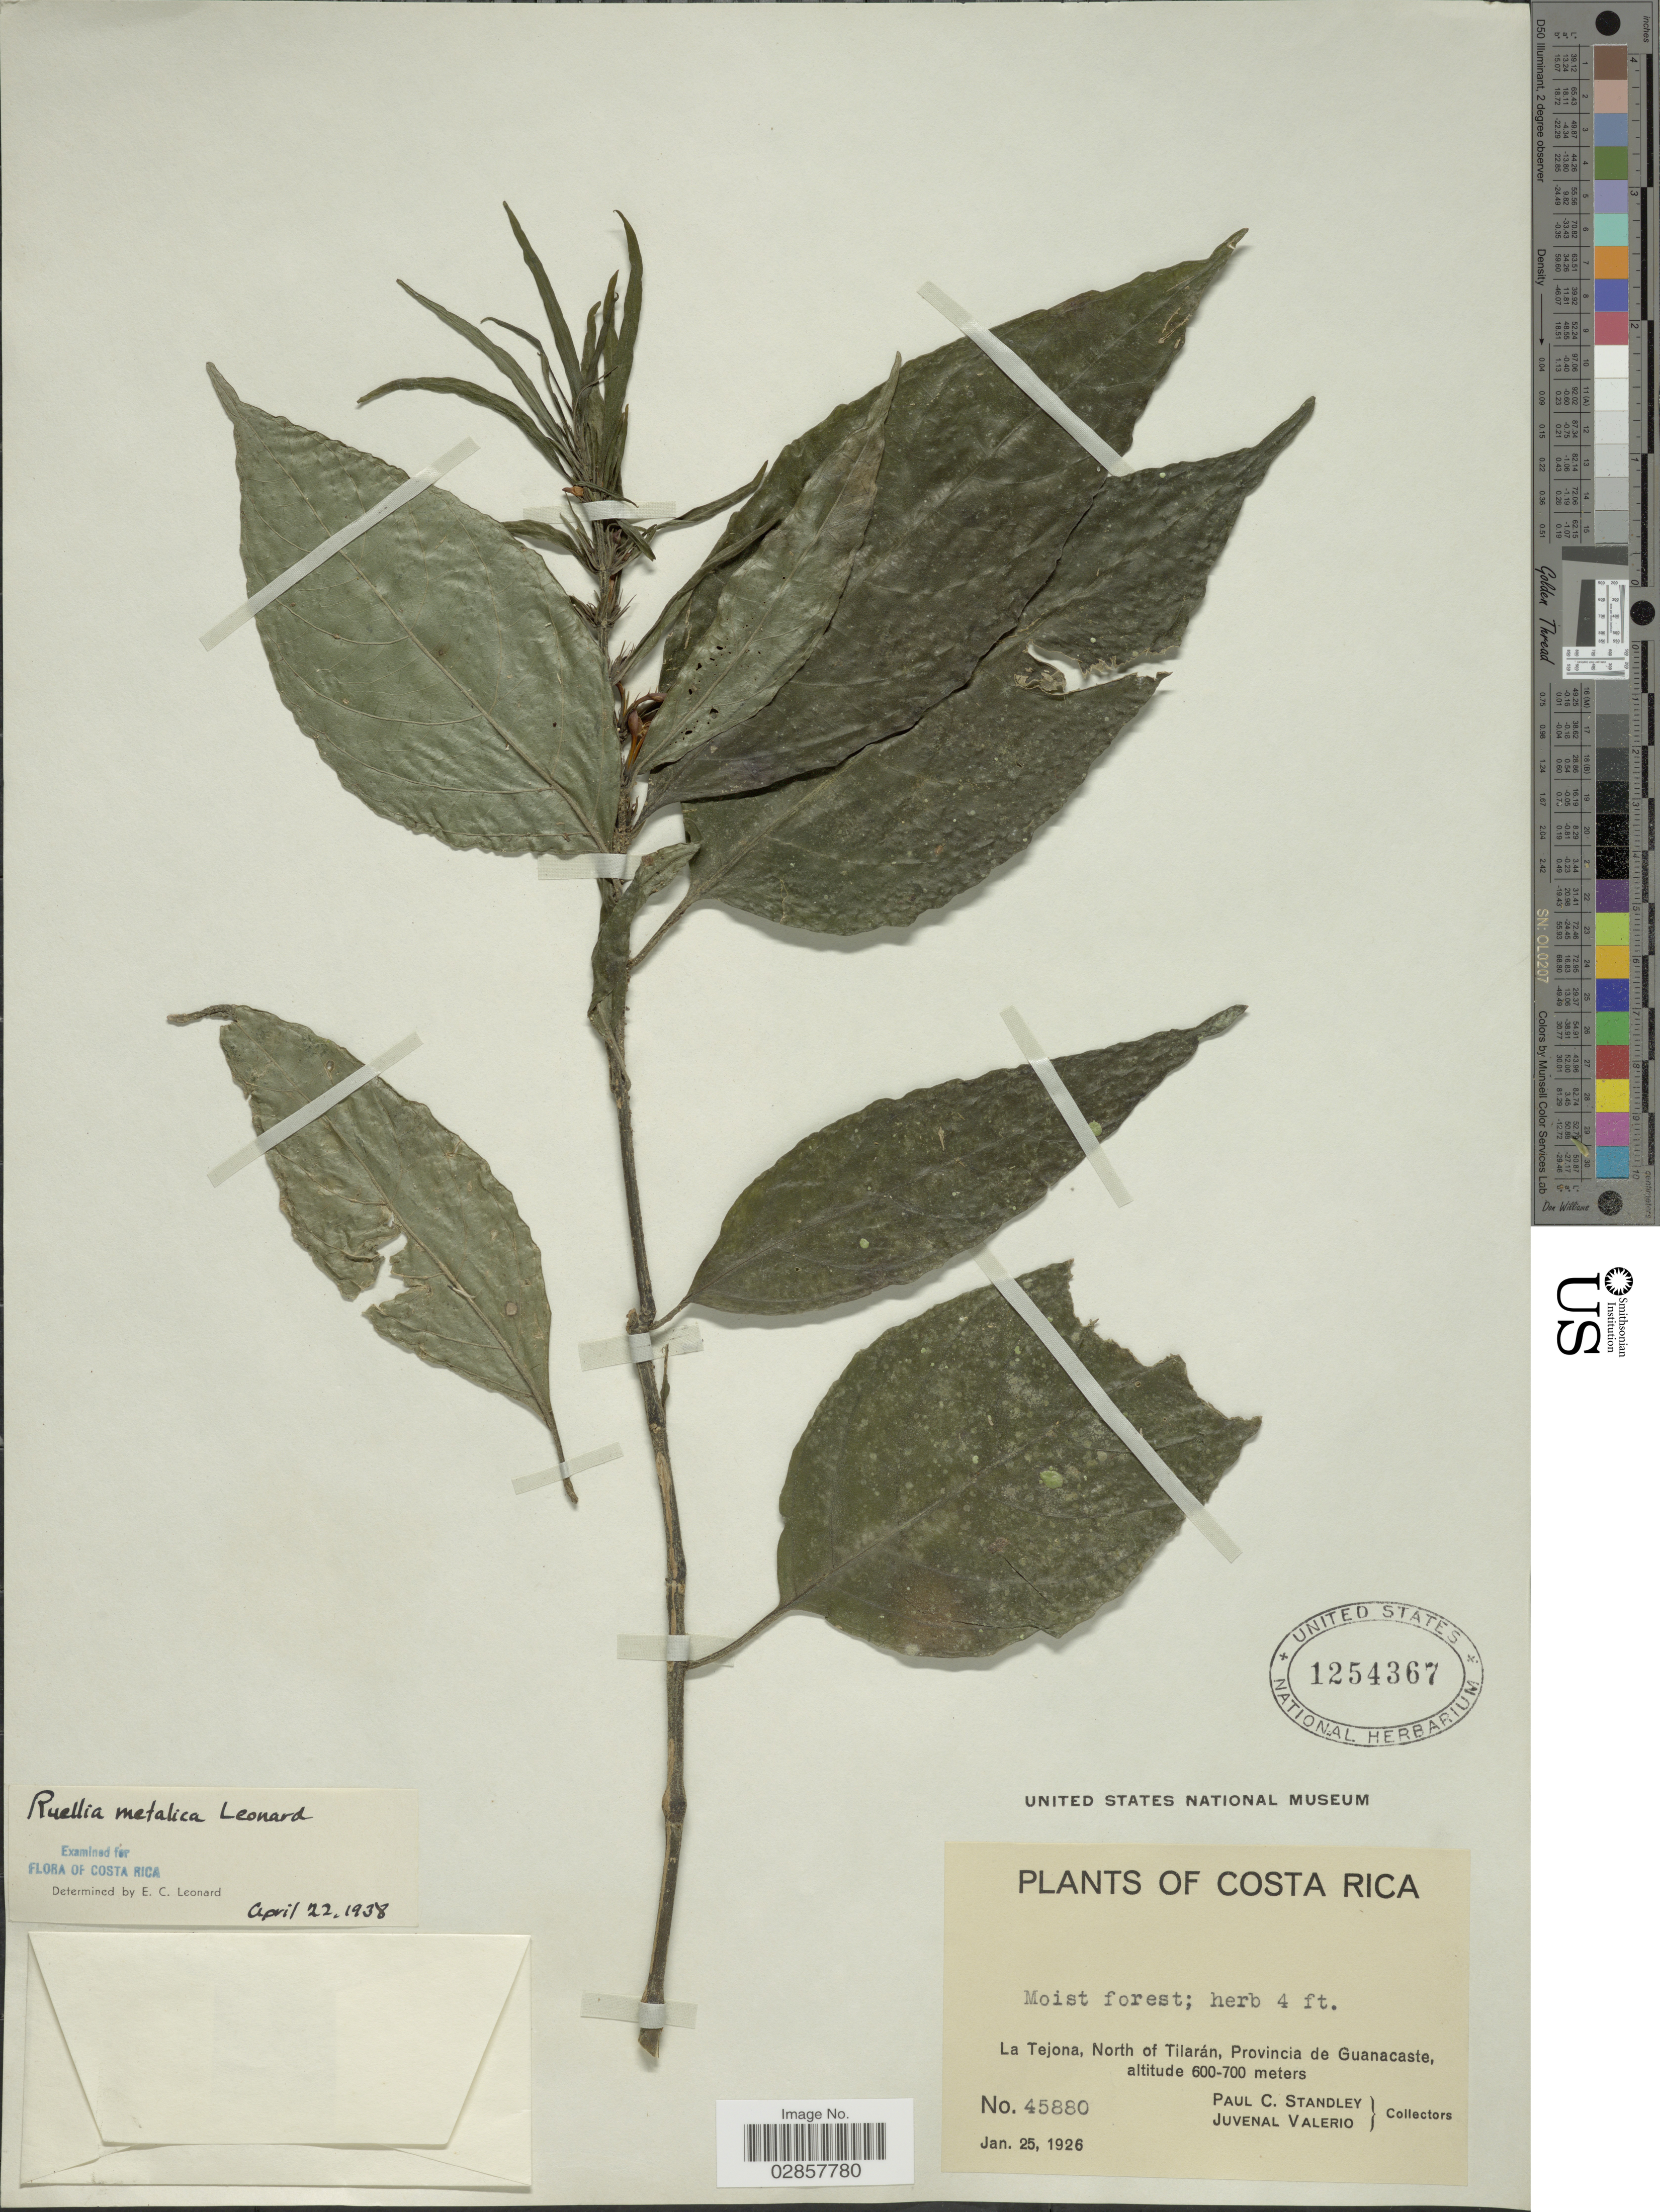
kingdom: Plantae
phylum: Tracheophyta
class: Magnoliopsida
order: Lamiales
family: Acanthaceae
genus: Ruellia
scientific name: Ruellia metallica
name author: Leonard in Standl.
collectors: P. C. Standley & J. Valerio R.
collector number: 45880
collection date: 1926-01-25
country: Costa Rica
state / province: Guanacaste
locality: La Tejona, North of Tilarán.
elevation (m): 600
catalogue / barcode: US 1254367